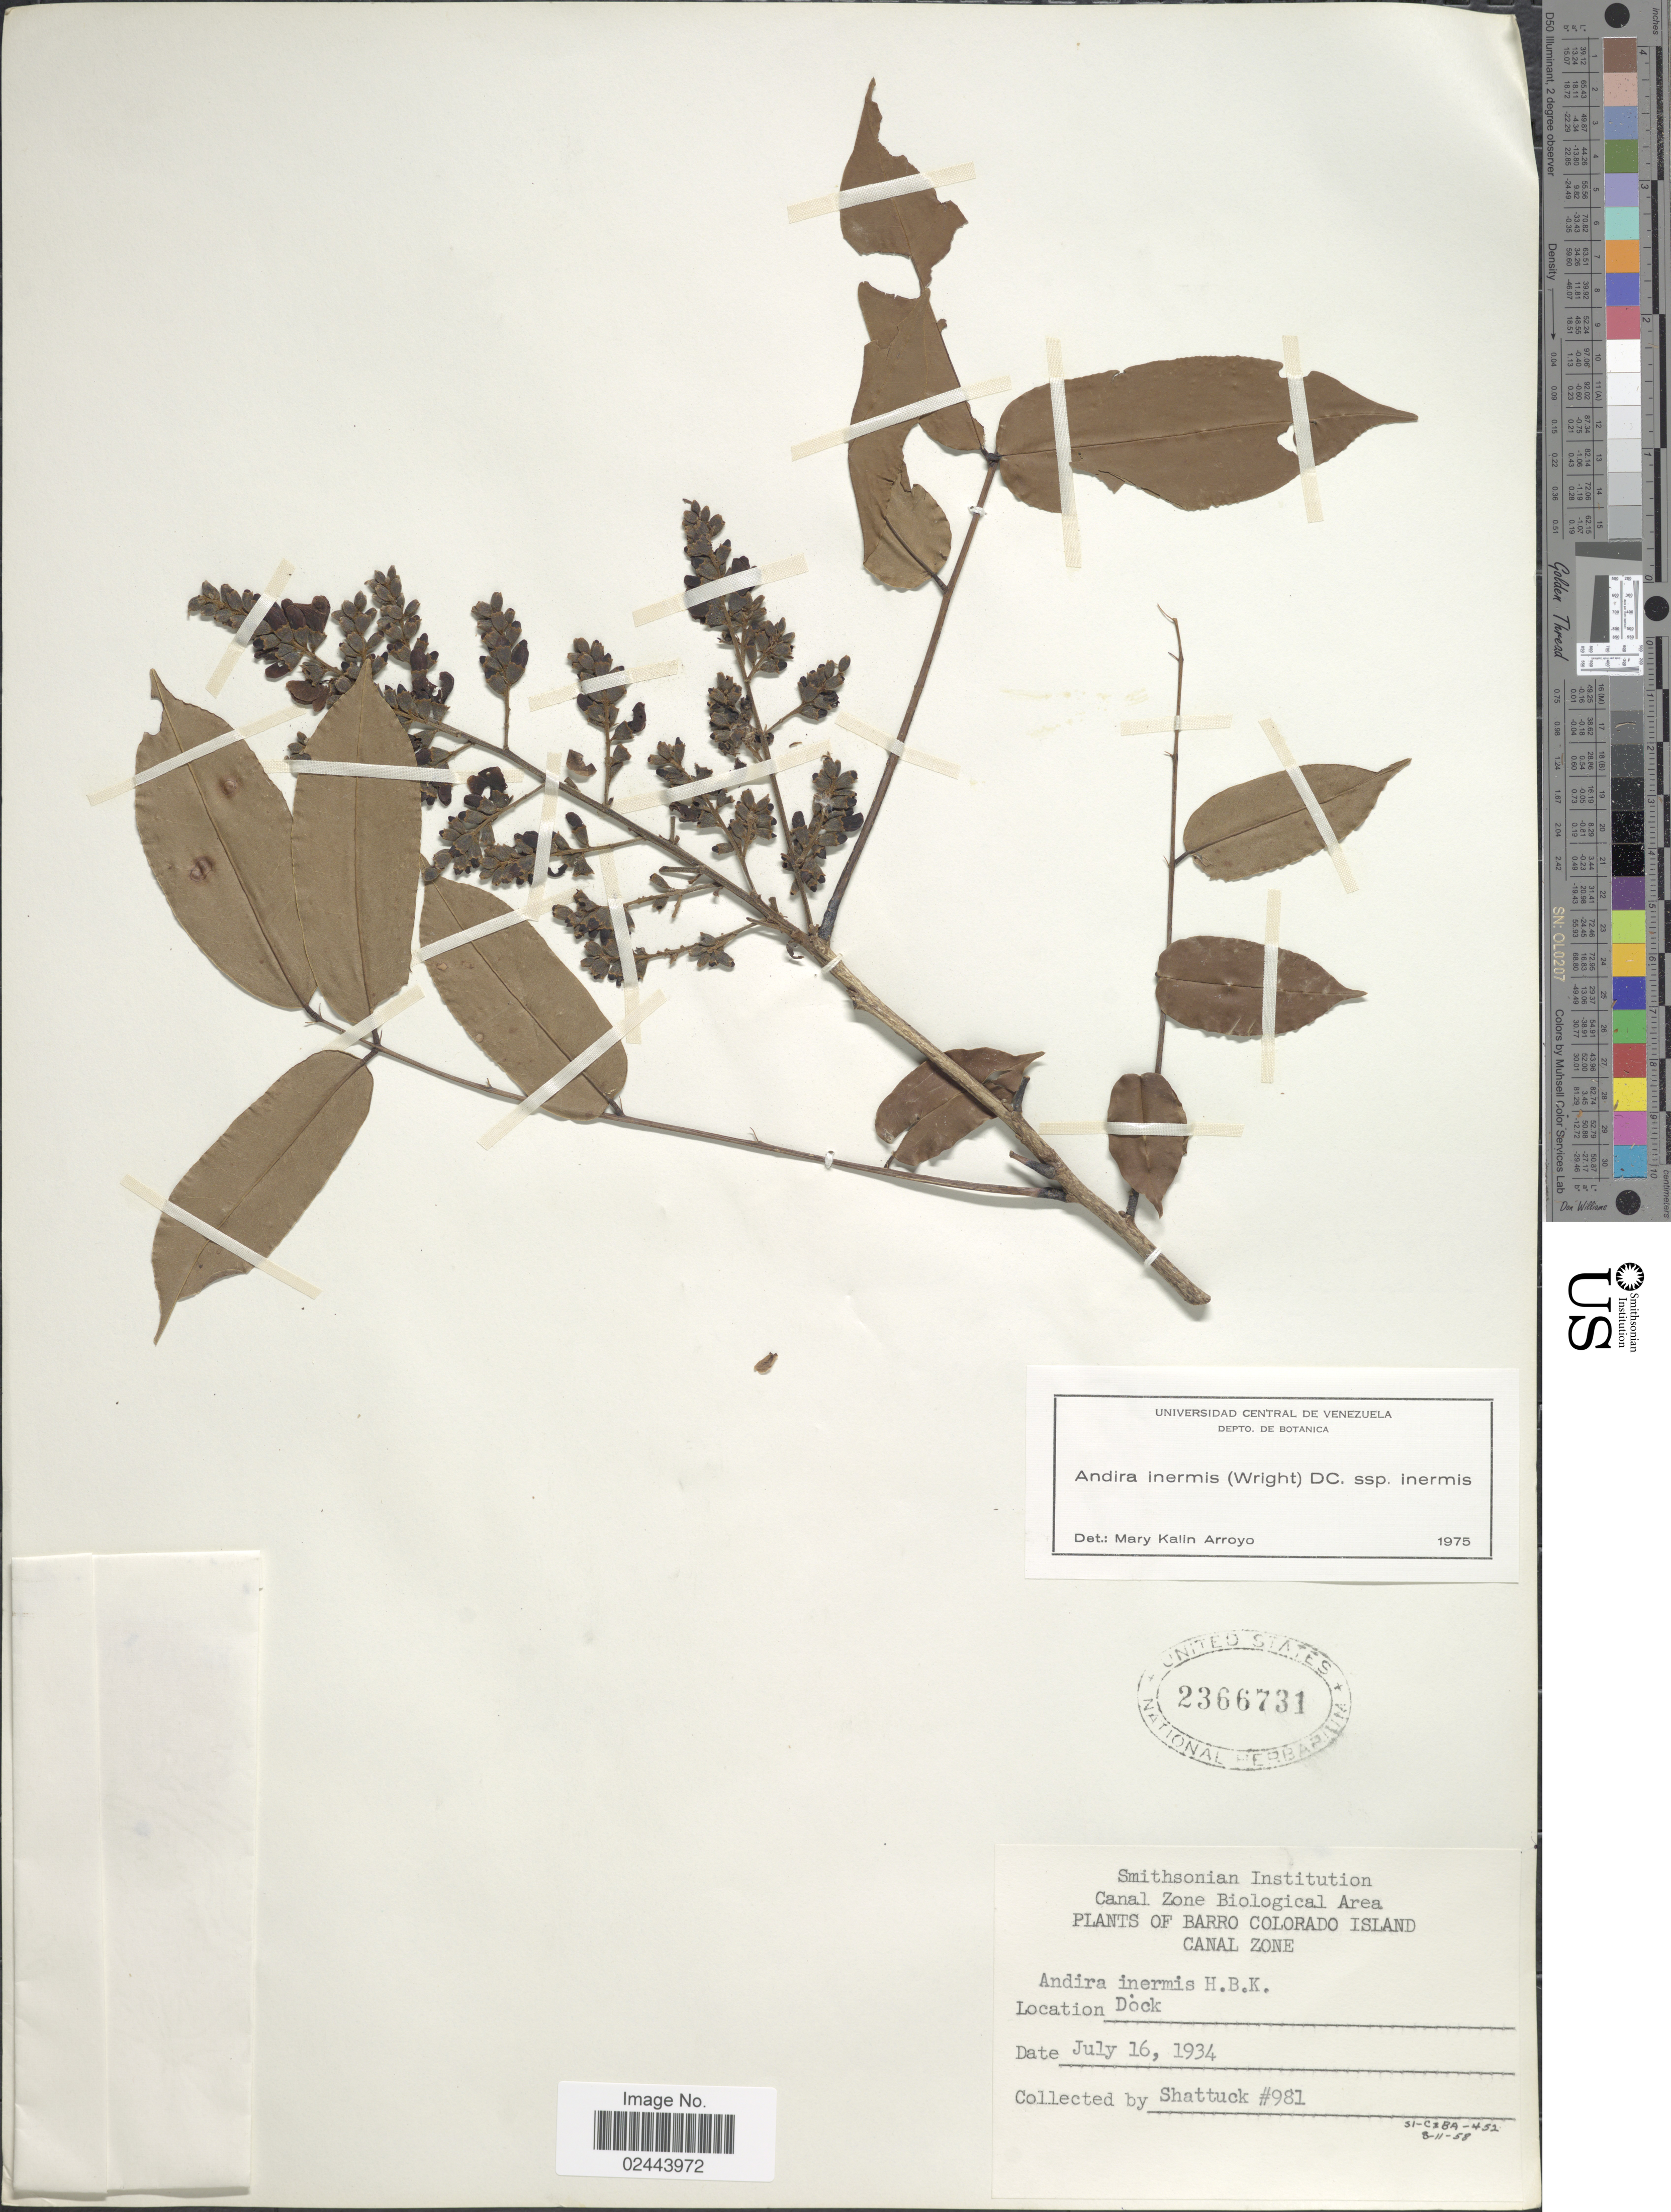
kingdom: Plantae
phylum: Tracheophyta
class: Magnoliopsida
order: Fabales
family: Fabaceae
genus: Andira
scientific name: Andira inermis subsp. inermis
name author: (W. Wright) Kunth ex DC.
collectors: Shattuck, --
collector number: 981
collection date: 1934-07-16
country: Panama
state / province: Panamá Oeste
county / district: Canal Zone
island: Barro Colorado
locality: Barro Colorado Island, Canal Zone, Dock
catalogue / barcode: US 2366731